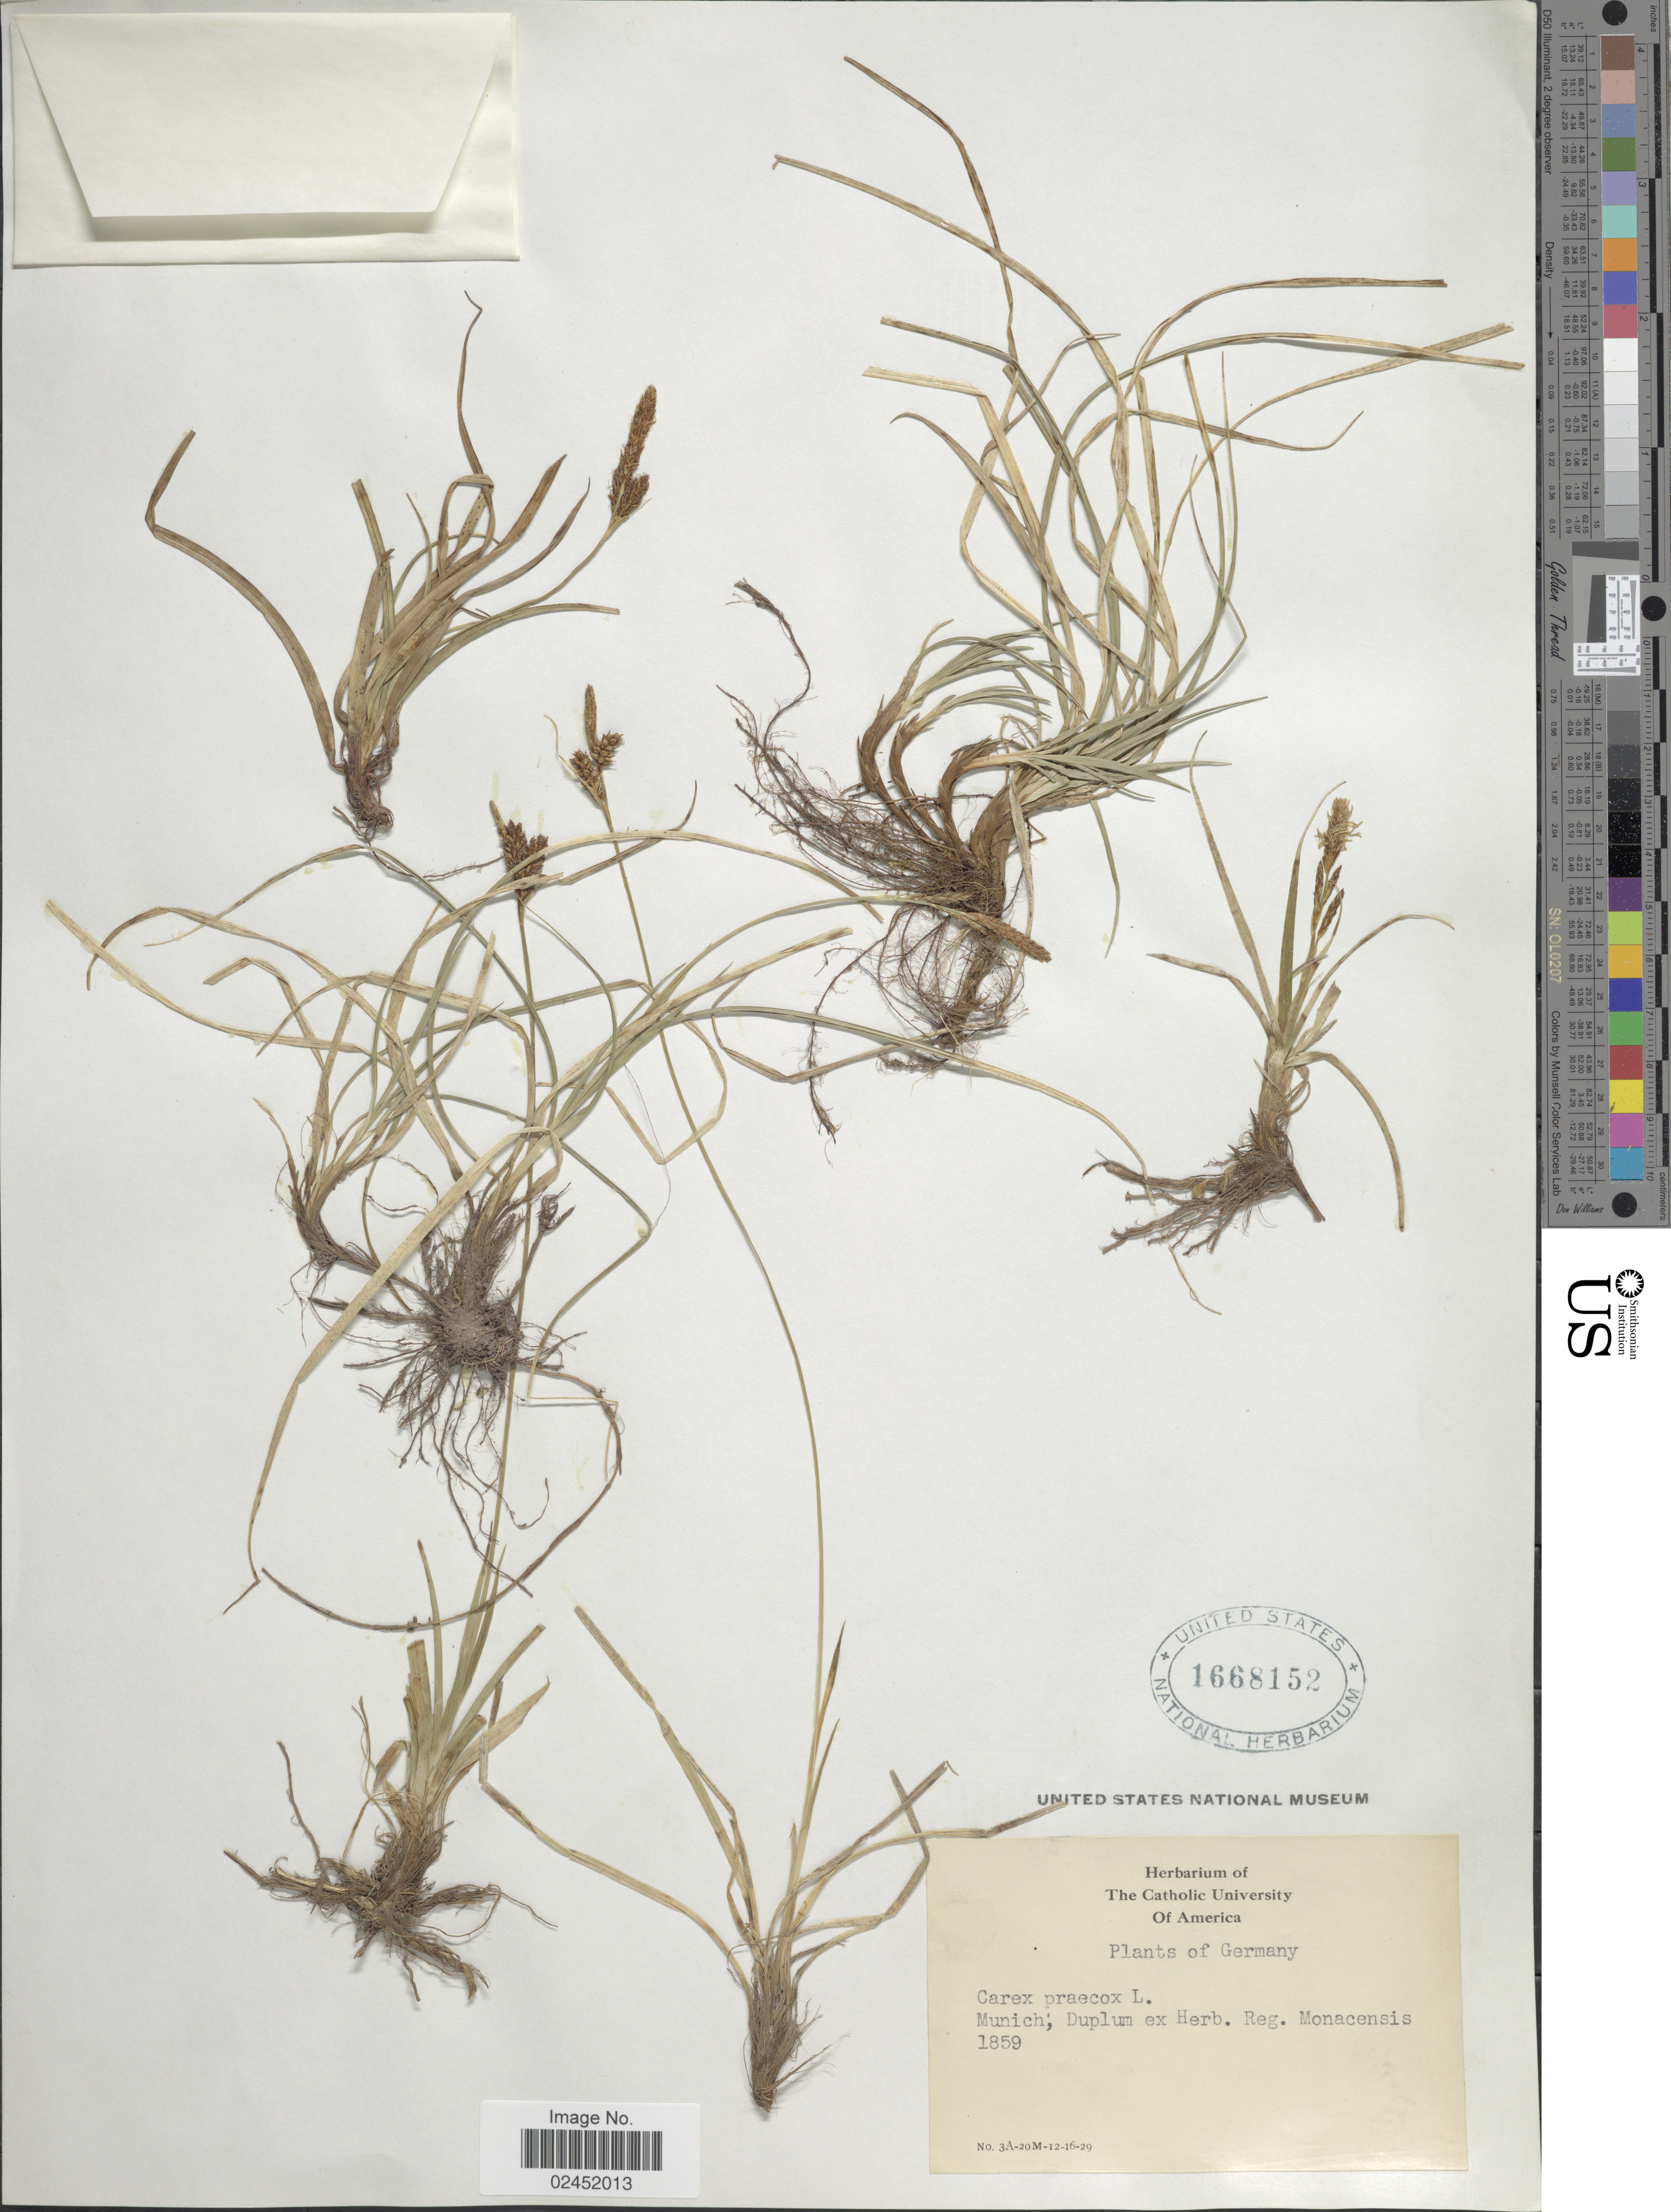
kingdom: Plantae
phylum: Tracheophyta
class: Liliopsida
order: Poales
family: Cyperaceae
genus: Carex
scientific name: Carex praecox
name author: Schreb.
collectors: ex herb. Regium Monacense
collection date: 1859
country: Germany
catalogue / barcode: US 1668152